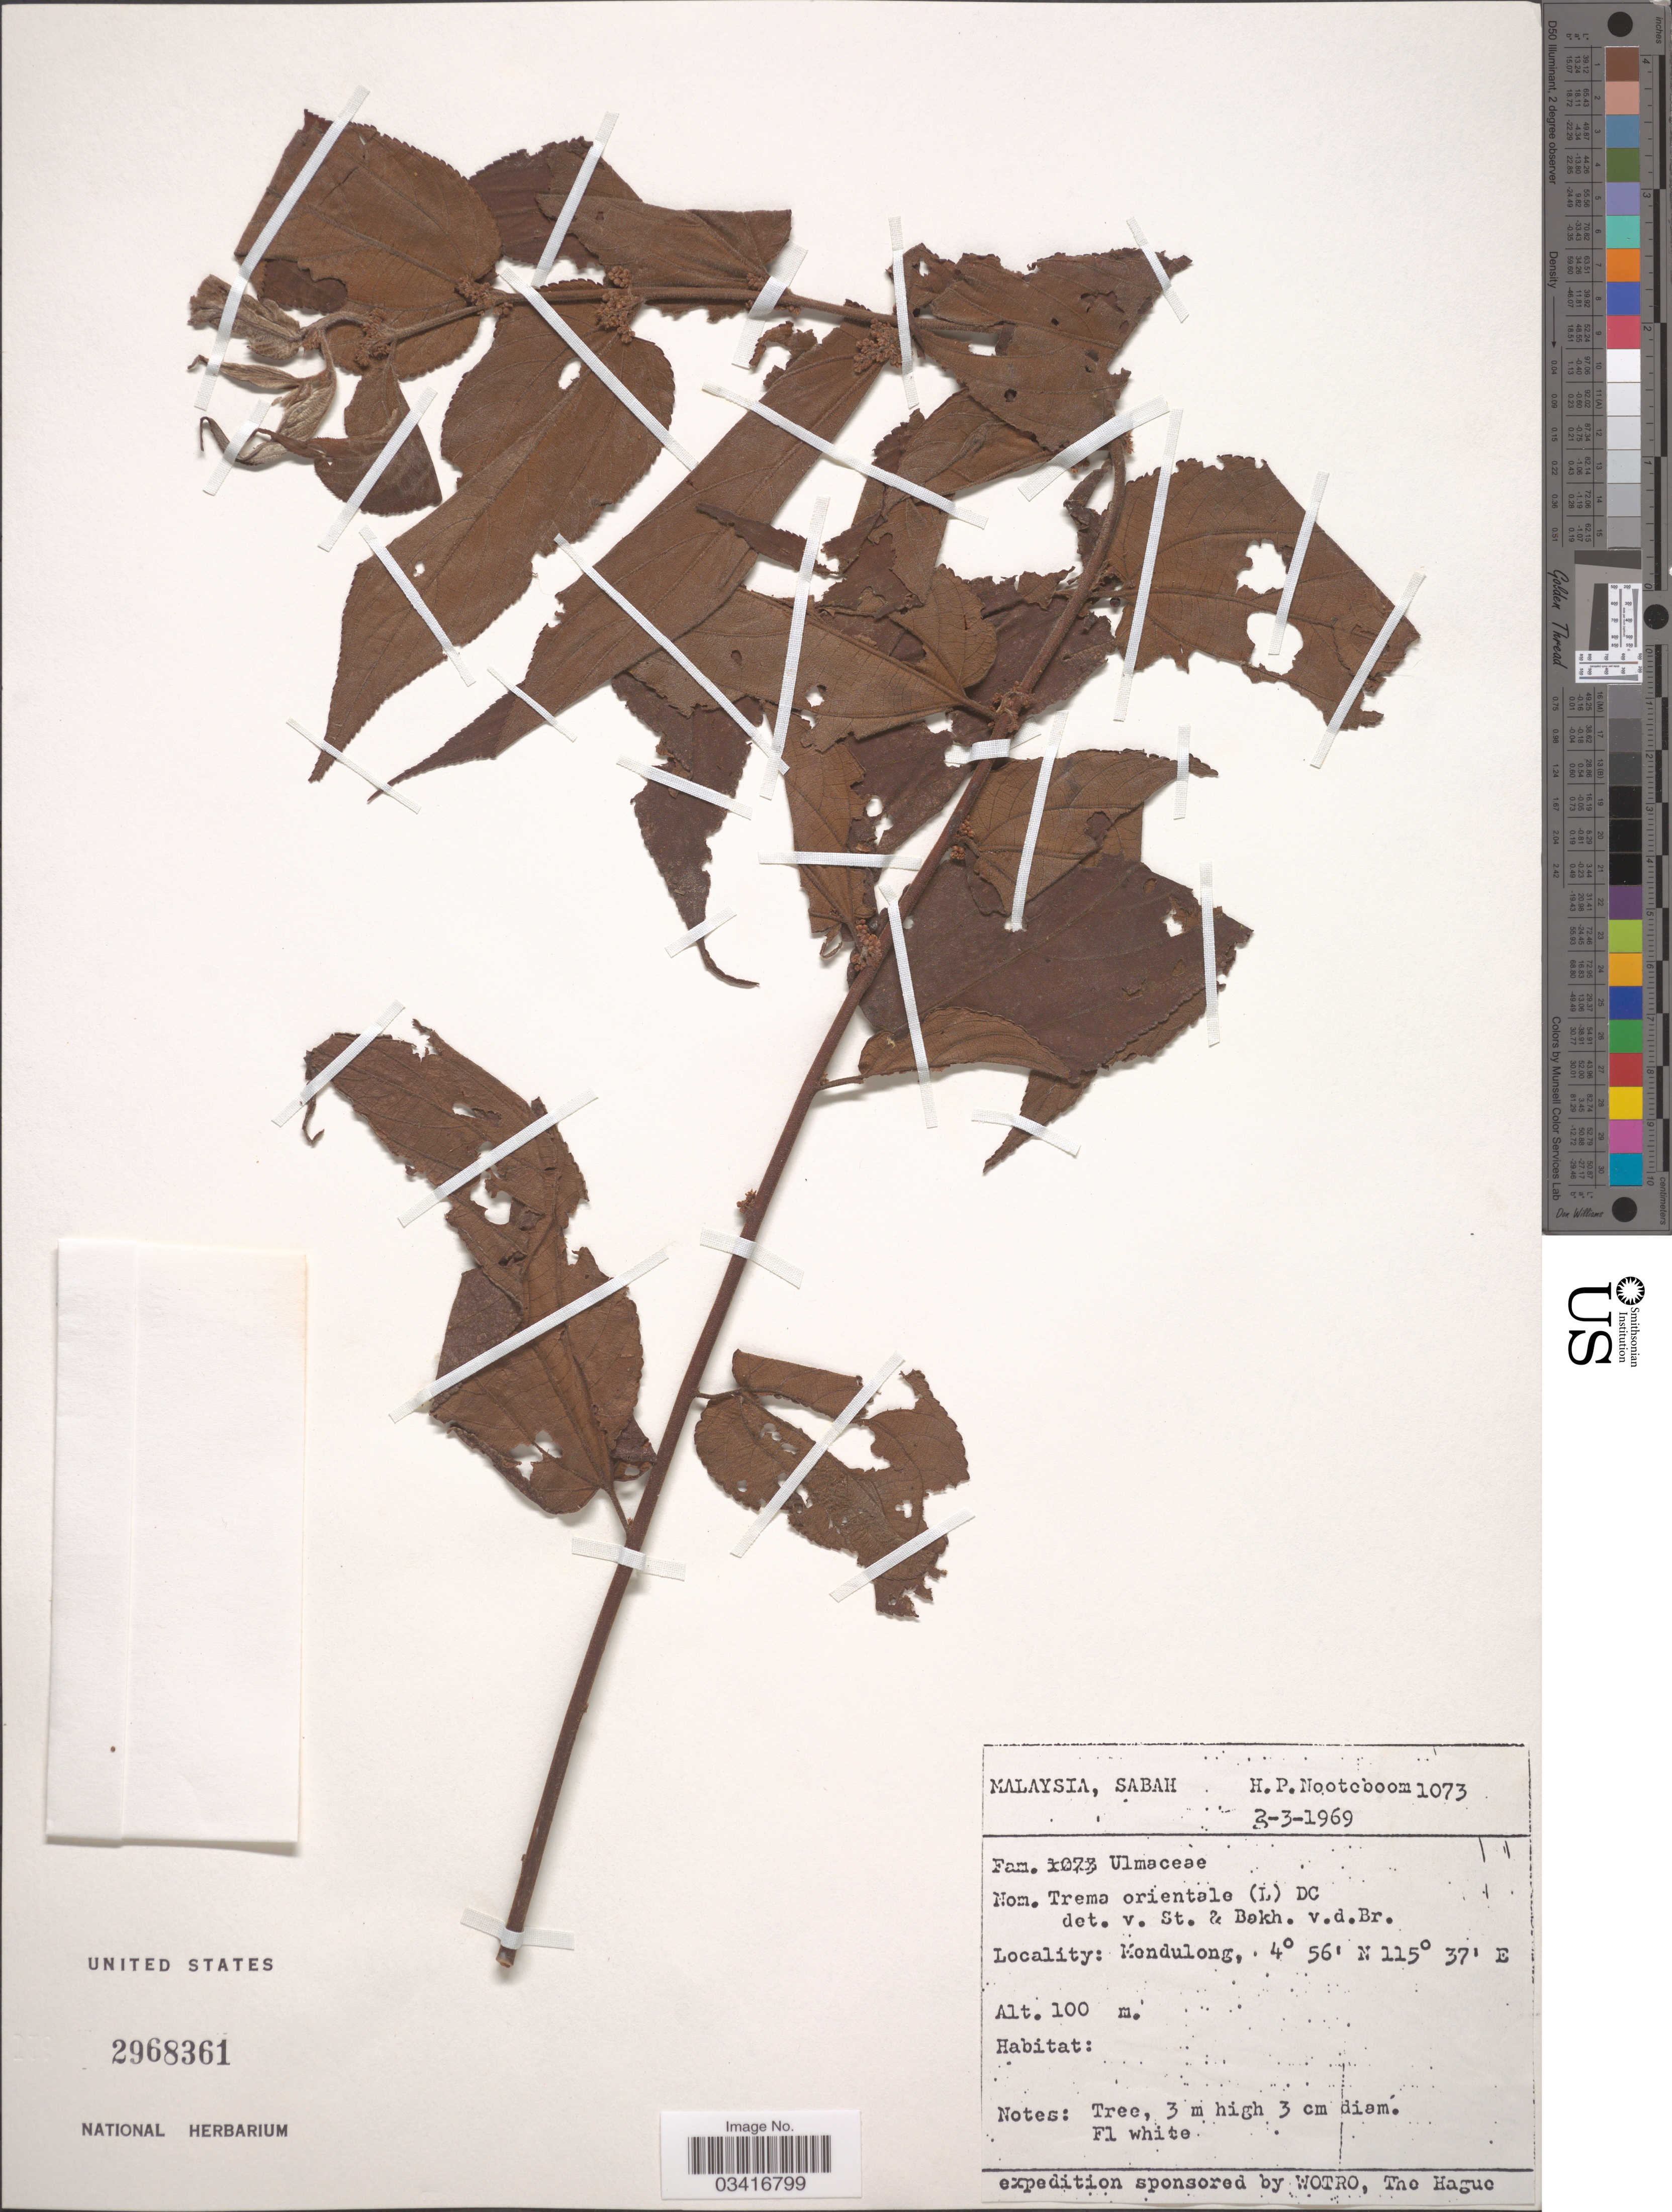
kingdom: Plantae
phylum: Tracheophyta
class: Magnoliopsida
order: Rosales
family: Cannabaceae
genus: Trema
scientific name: Trema orientale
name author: (L.) Blume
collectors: H. P. Nooteboom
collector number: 10736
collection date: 1969-03-02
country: Malaysia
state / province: Sabah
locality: Mondulong.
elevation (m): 100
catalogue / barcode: US 2968361